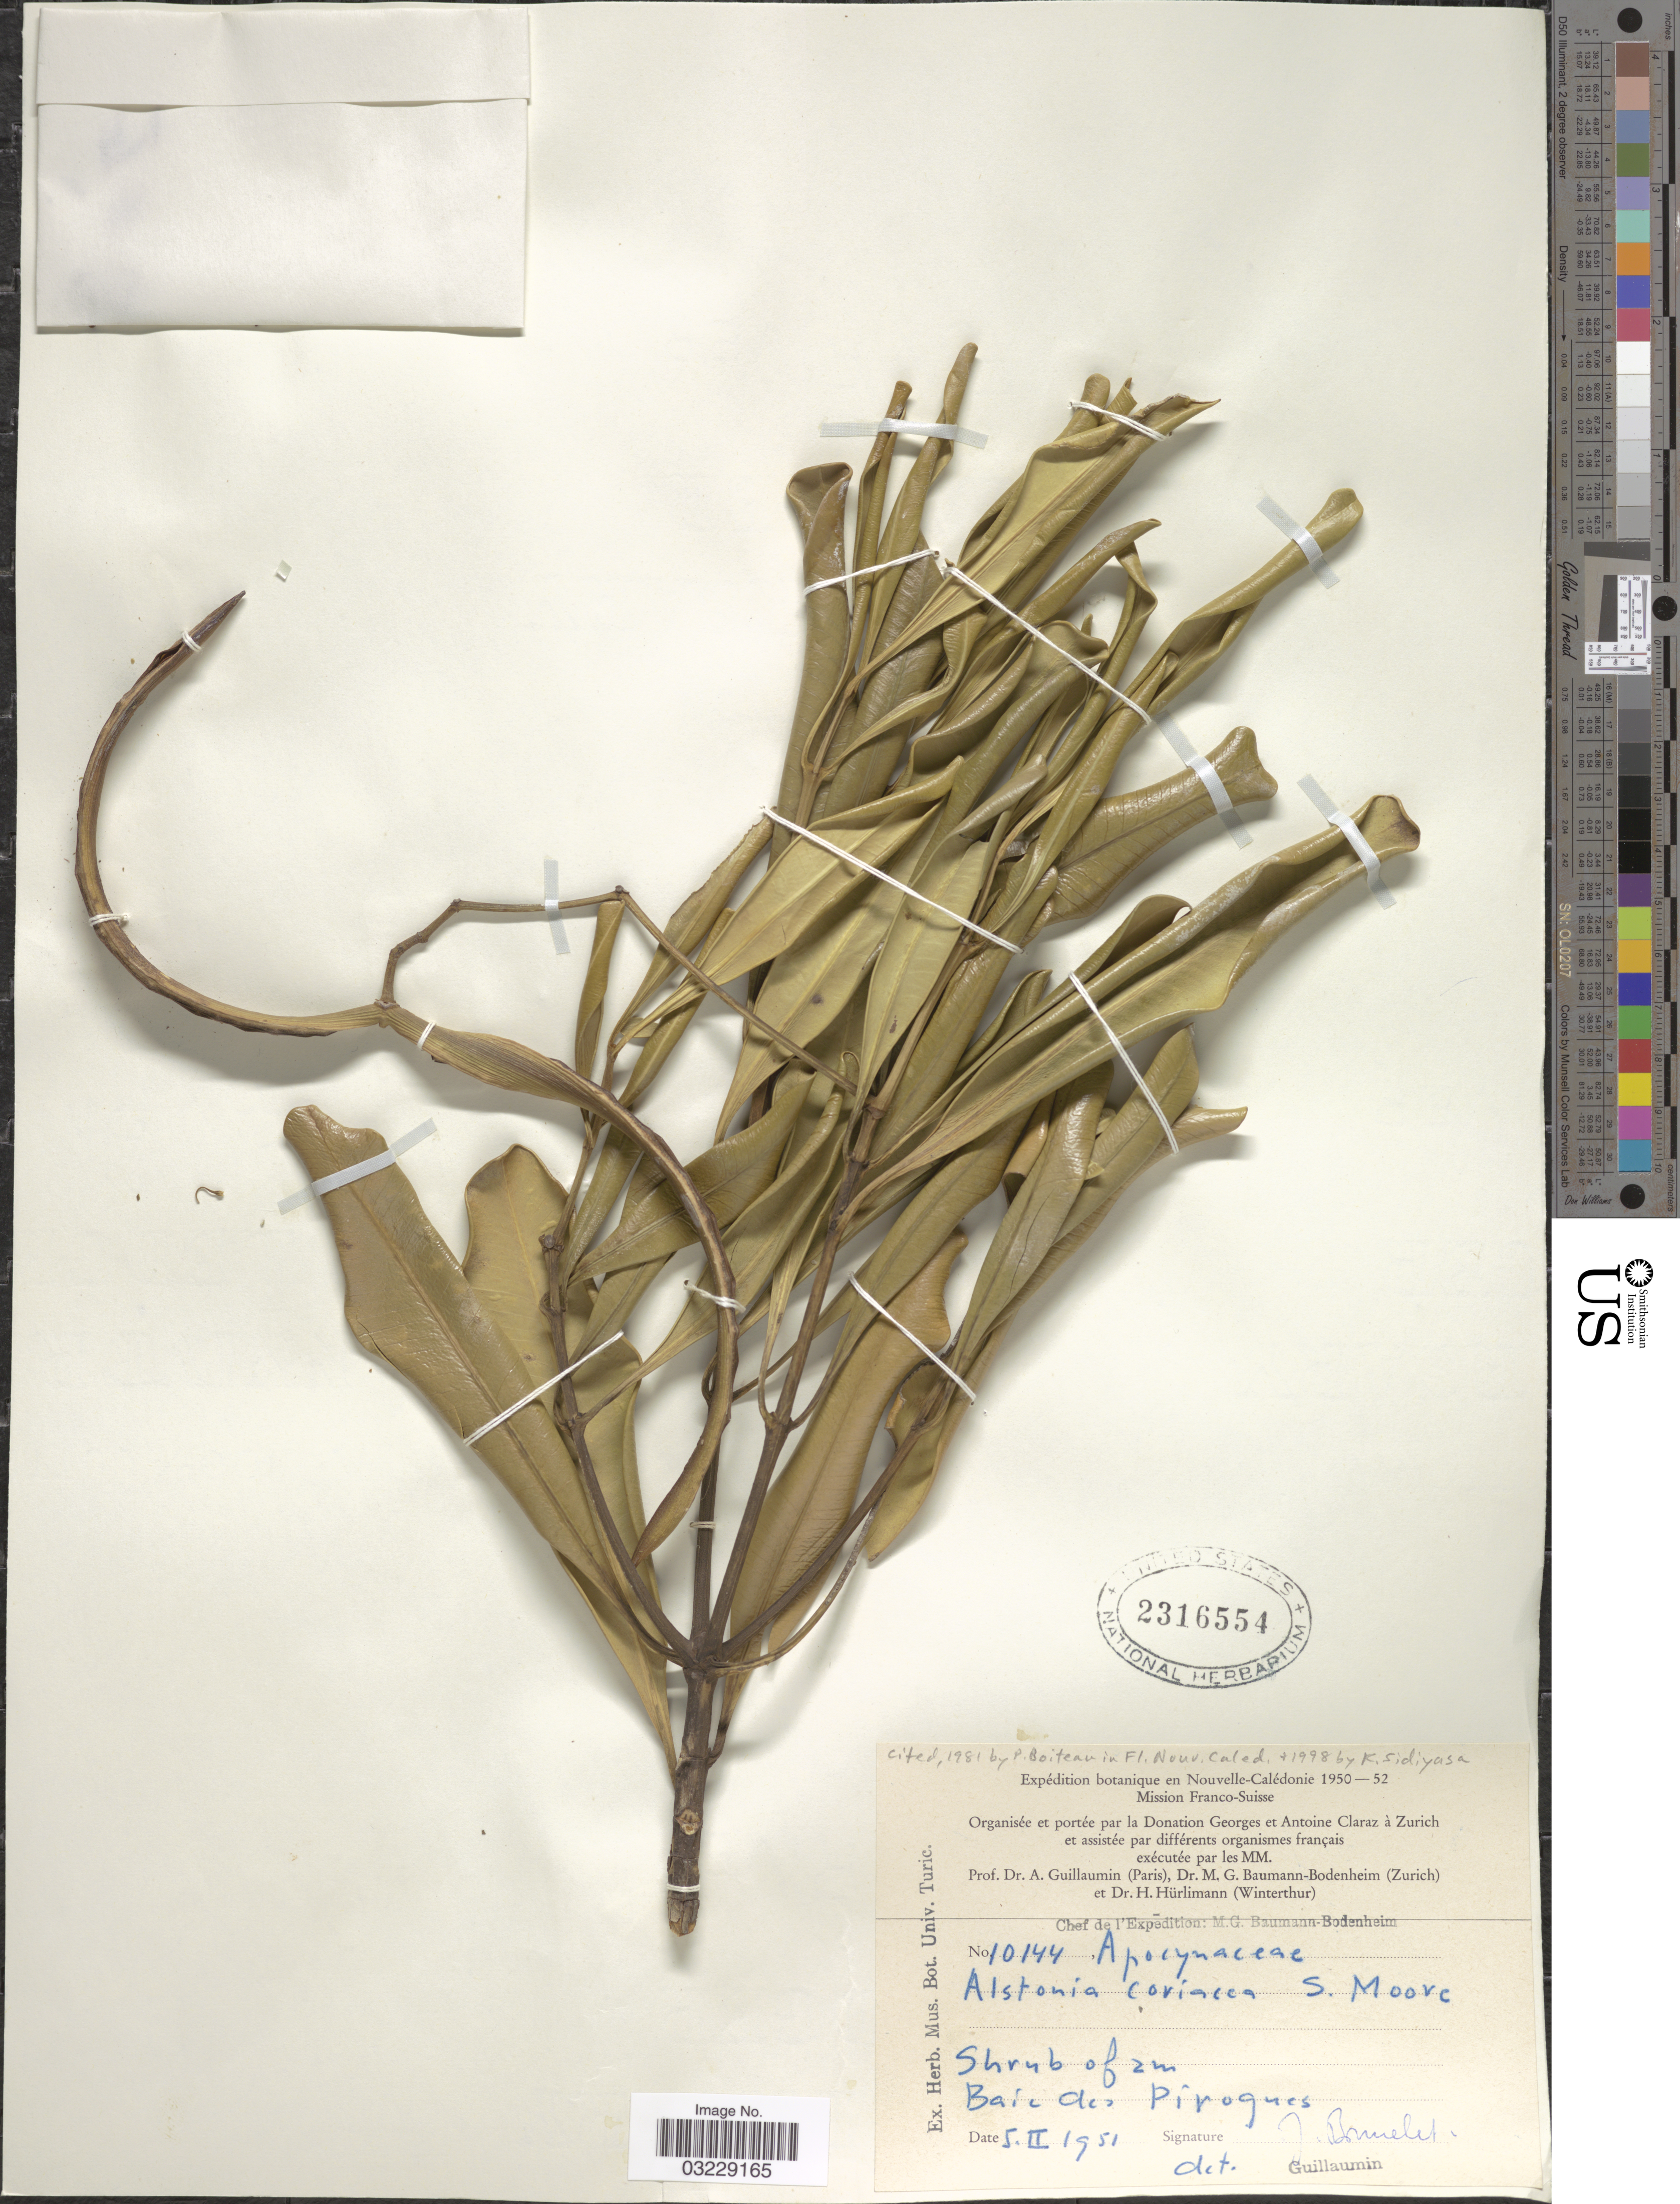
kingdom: Plantae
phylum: Tracheophyta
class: Magnoliopsida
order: Gentianales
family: Apocynaceae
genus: Alstonia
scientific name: Alstonia coriacea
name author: Pancher ex S. Moore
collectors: J. Brunelet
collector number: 10144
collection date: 1951-02-05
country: New Caledonia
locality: Baie des Pirogues.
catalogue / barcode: US 2316554